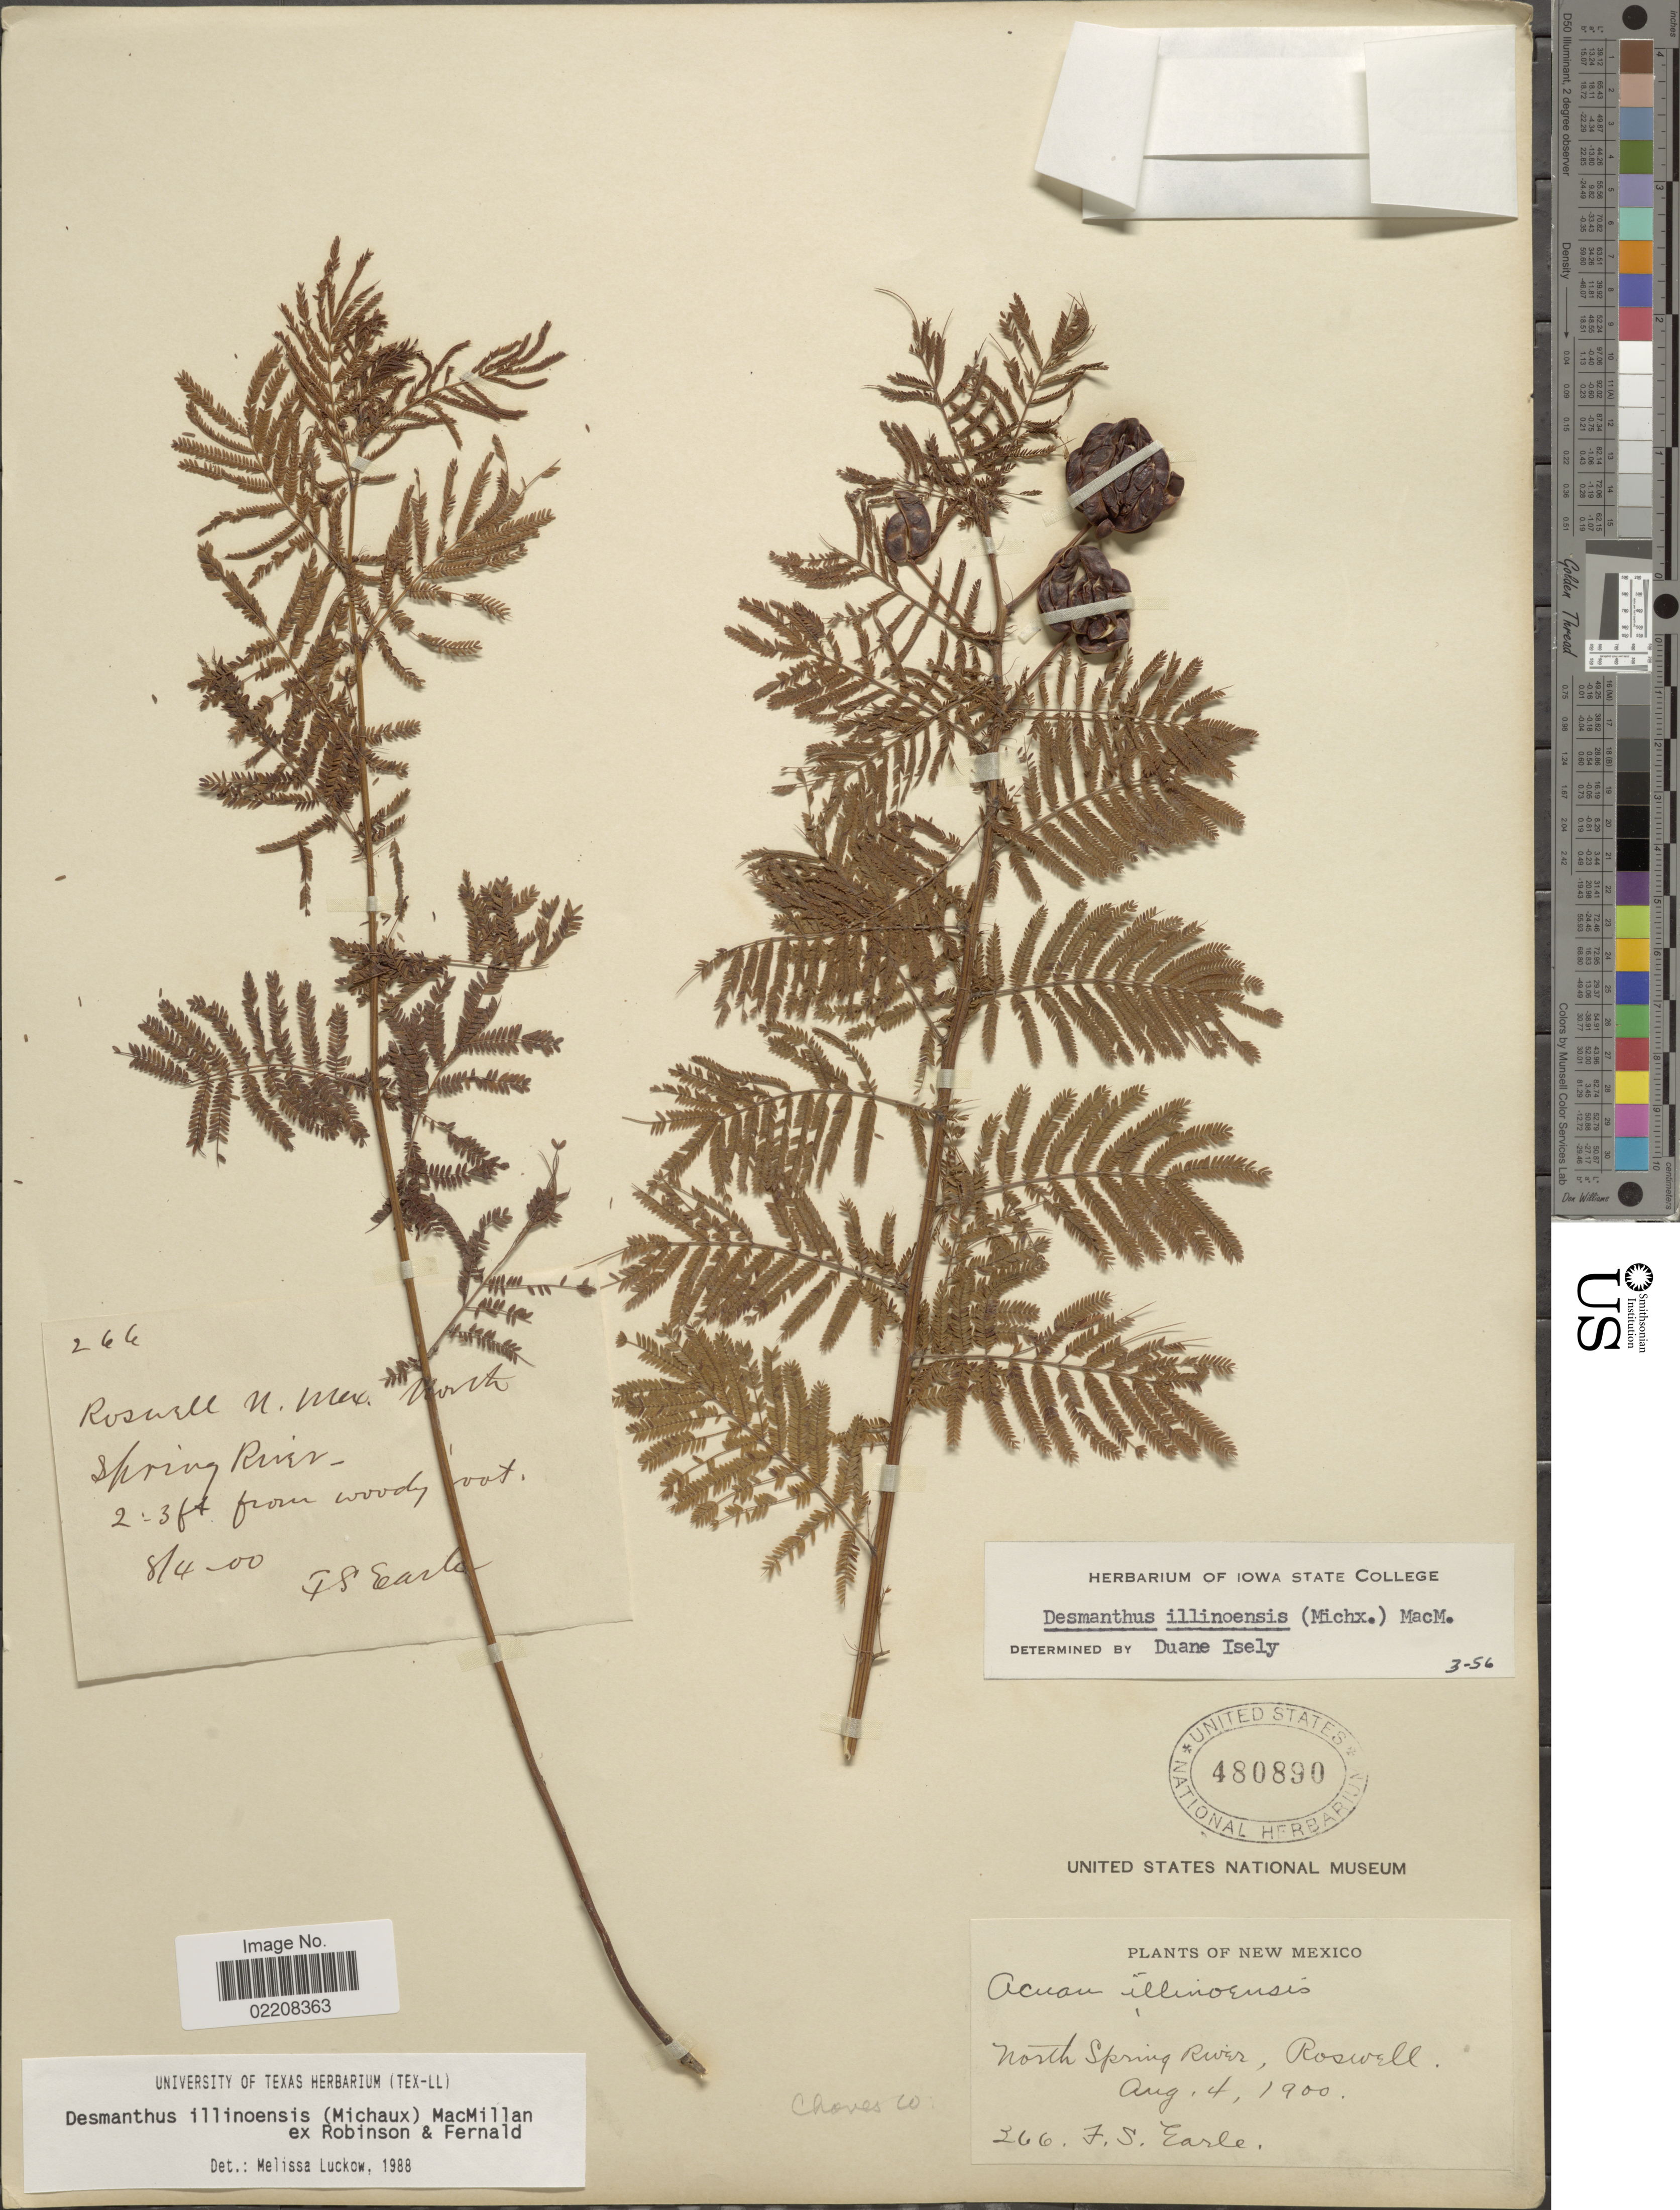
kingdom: Plantae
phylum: Tracheophyta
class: Magnoliopsida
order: Fabales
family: Fabaceae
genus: Desmanthus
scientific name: Desmanthus illinoensis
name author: (Michx.) MacMill.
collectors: F. S. Earle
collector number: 266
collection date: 1900-08-04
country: United States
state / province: New Mexico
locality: North Spring River, Roswell. Choves Co.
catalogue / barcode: US 480890